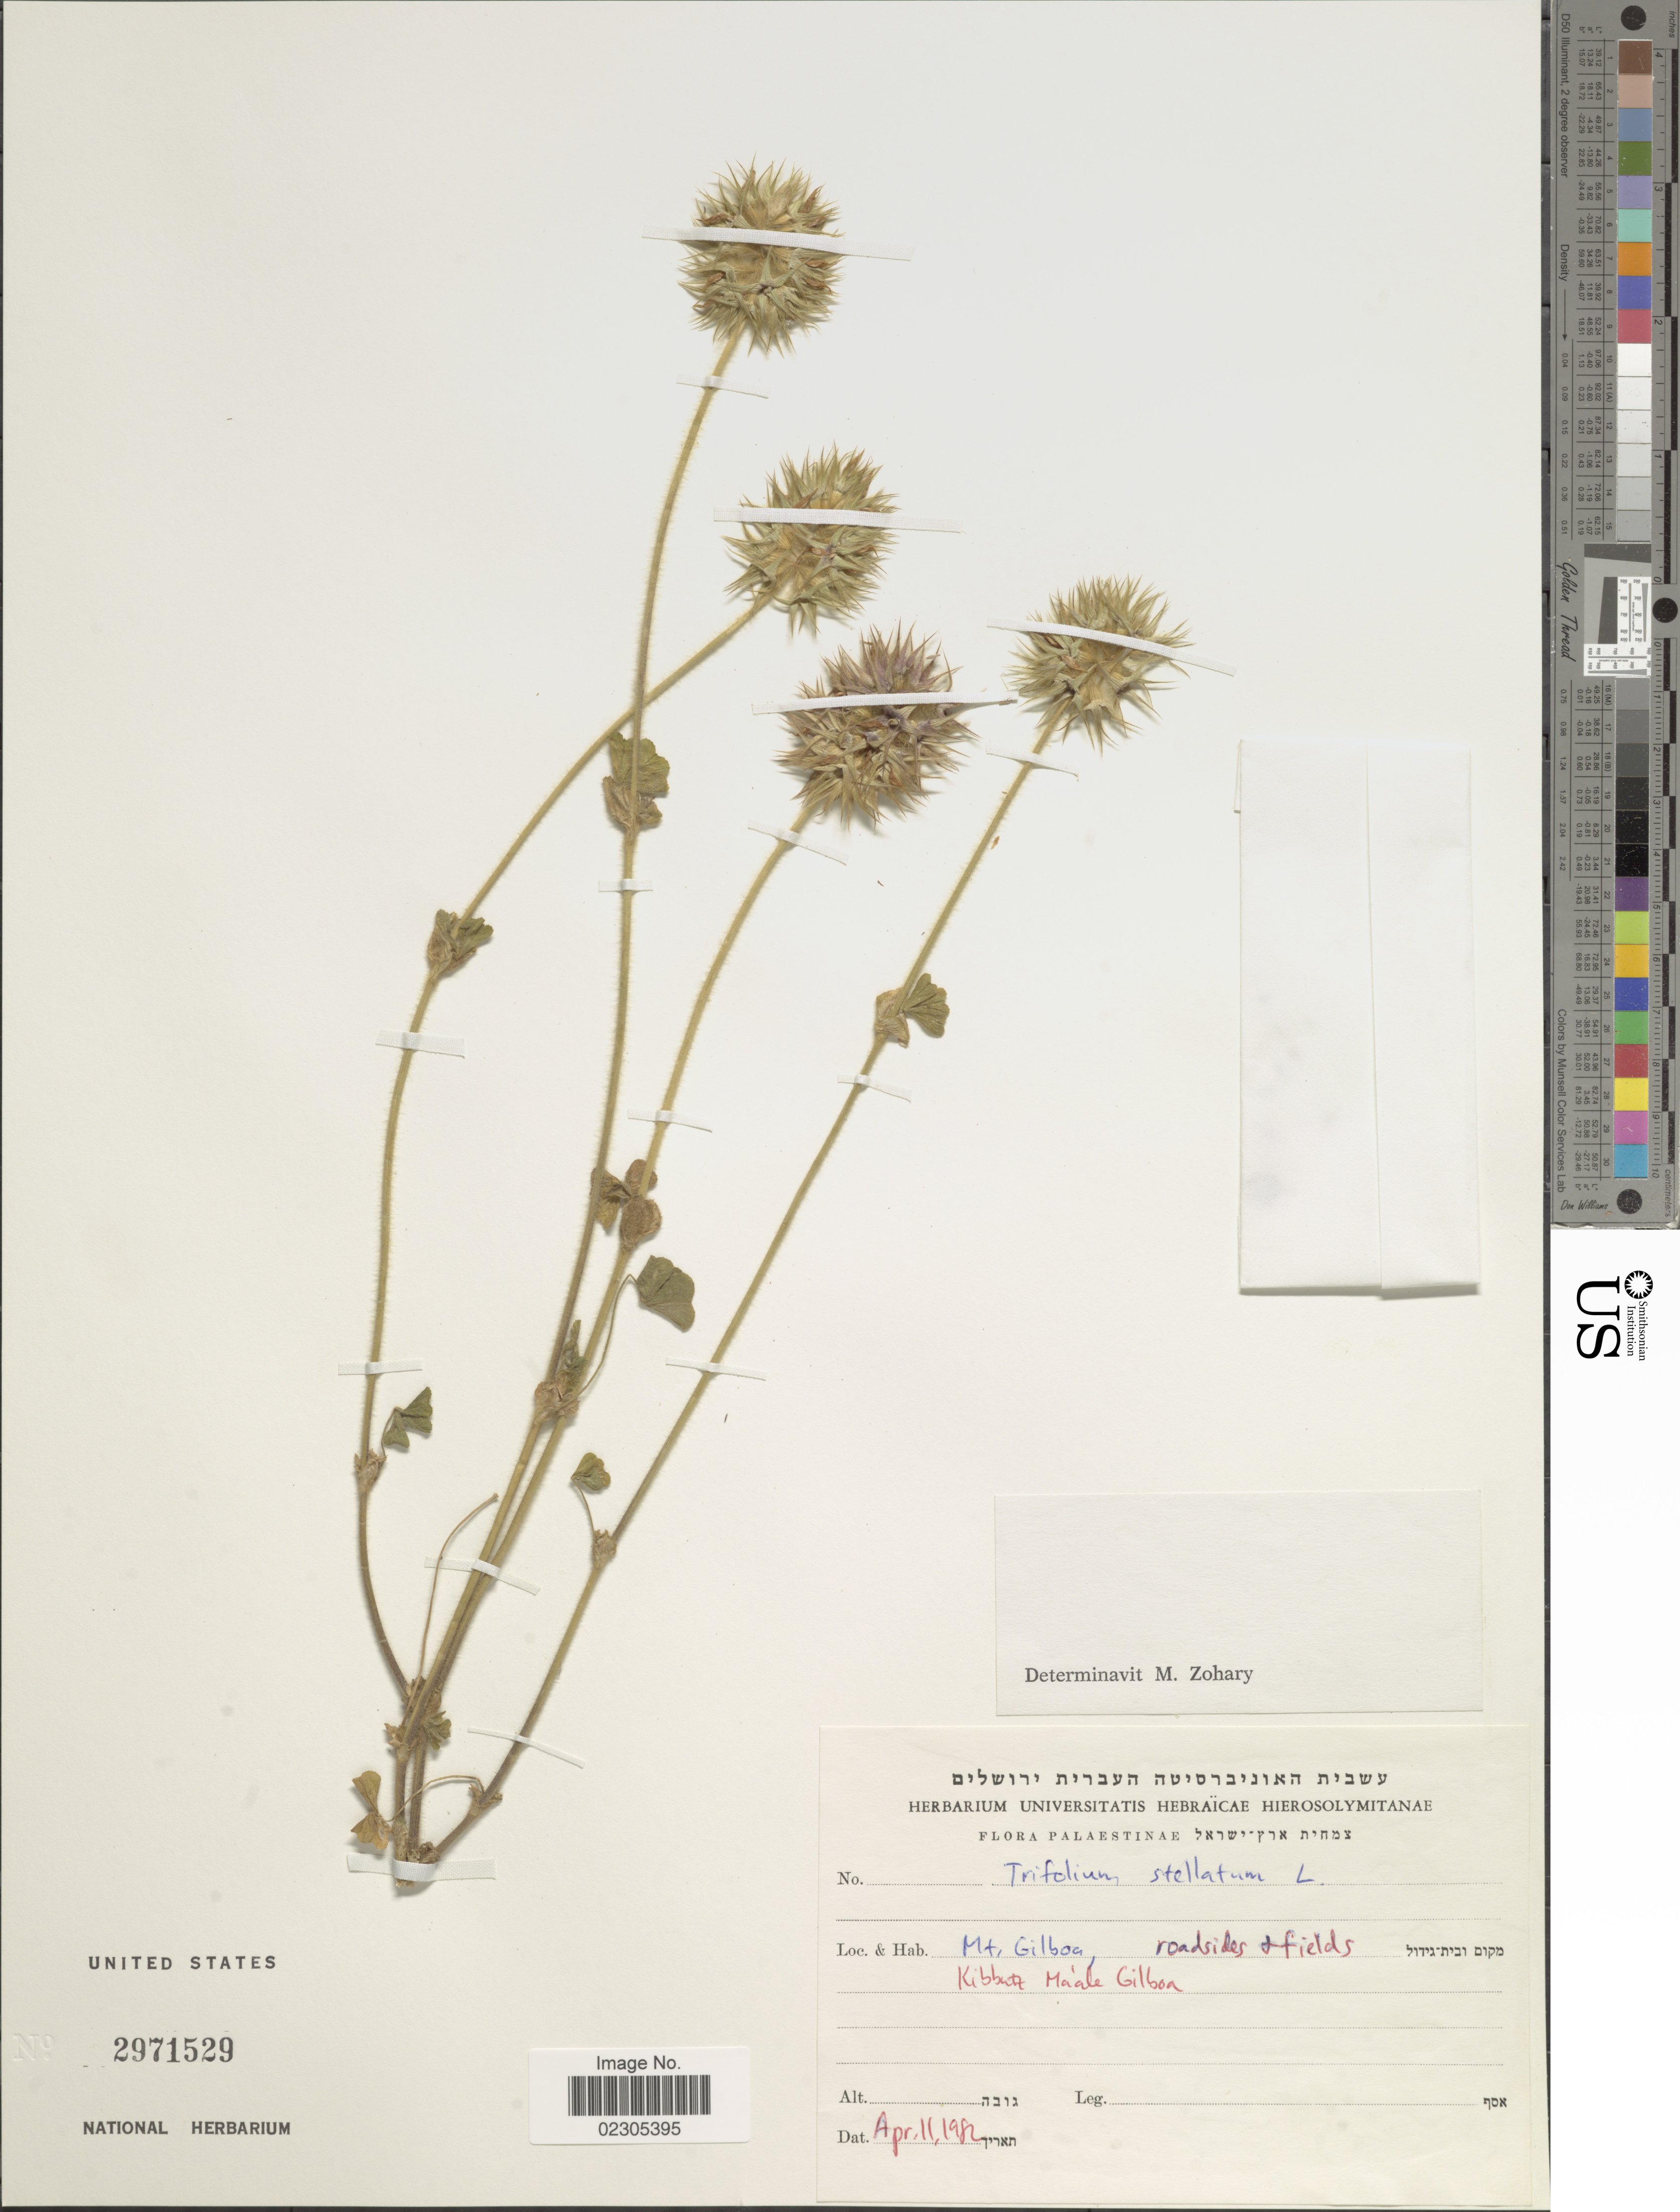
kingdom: Plantae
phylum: Tracheophyta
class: Magnoliopsida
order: Fabales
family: Fabaceae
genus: Trifolium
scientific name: Trifolium stellatum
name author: L.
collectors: Herbarium Universitatis Hebraicae Hierosolymitanae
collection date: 1982-04-11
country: Israel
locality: Palastinae, Mt. Gilboa, roadsides & fields, Kibbutt Maale Gilboa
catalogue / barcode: US 2971529